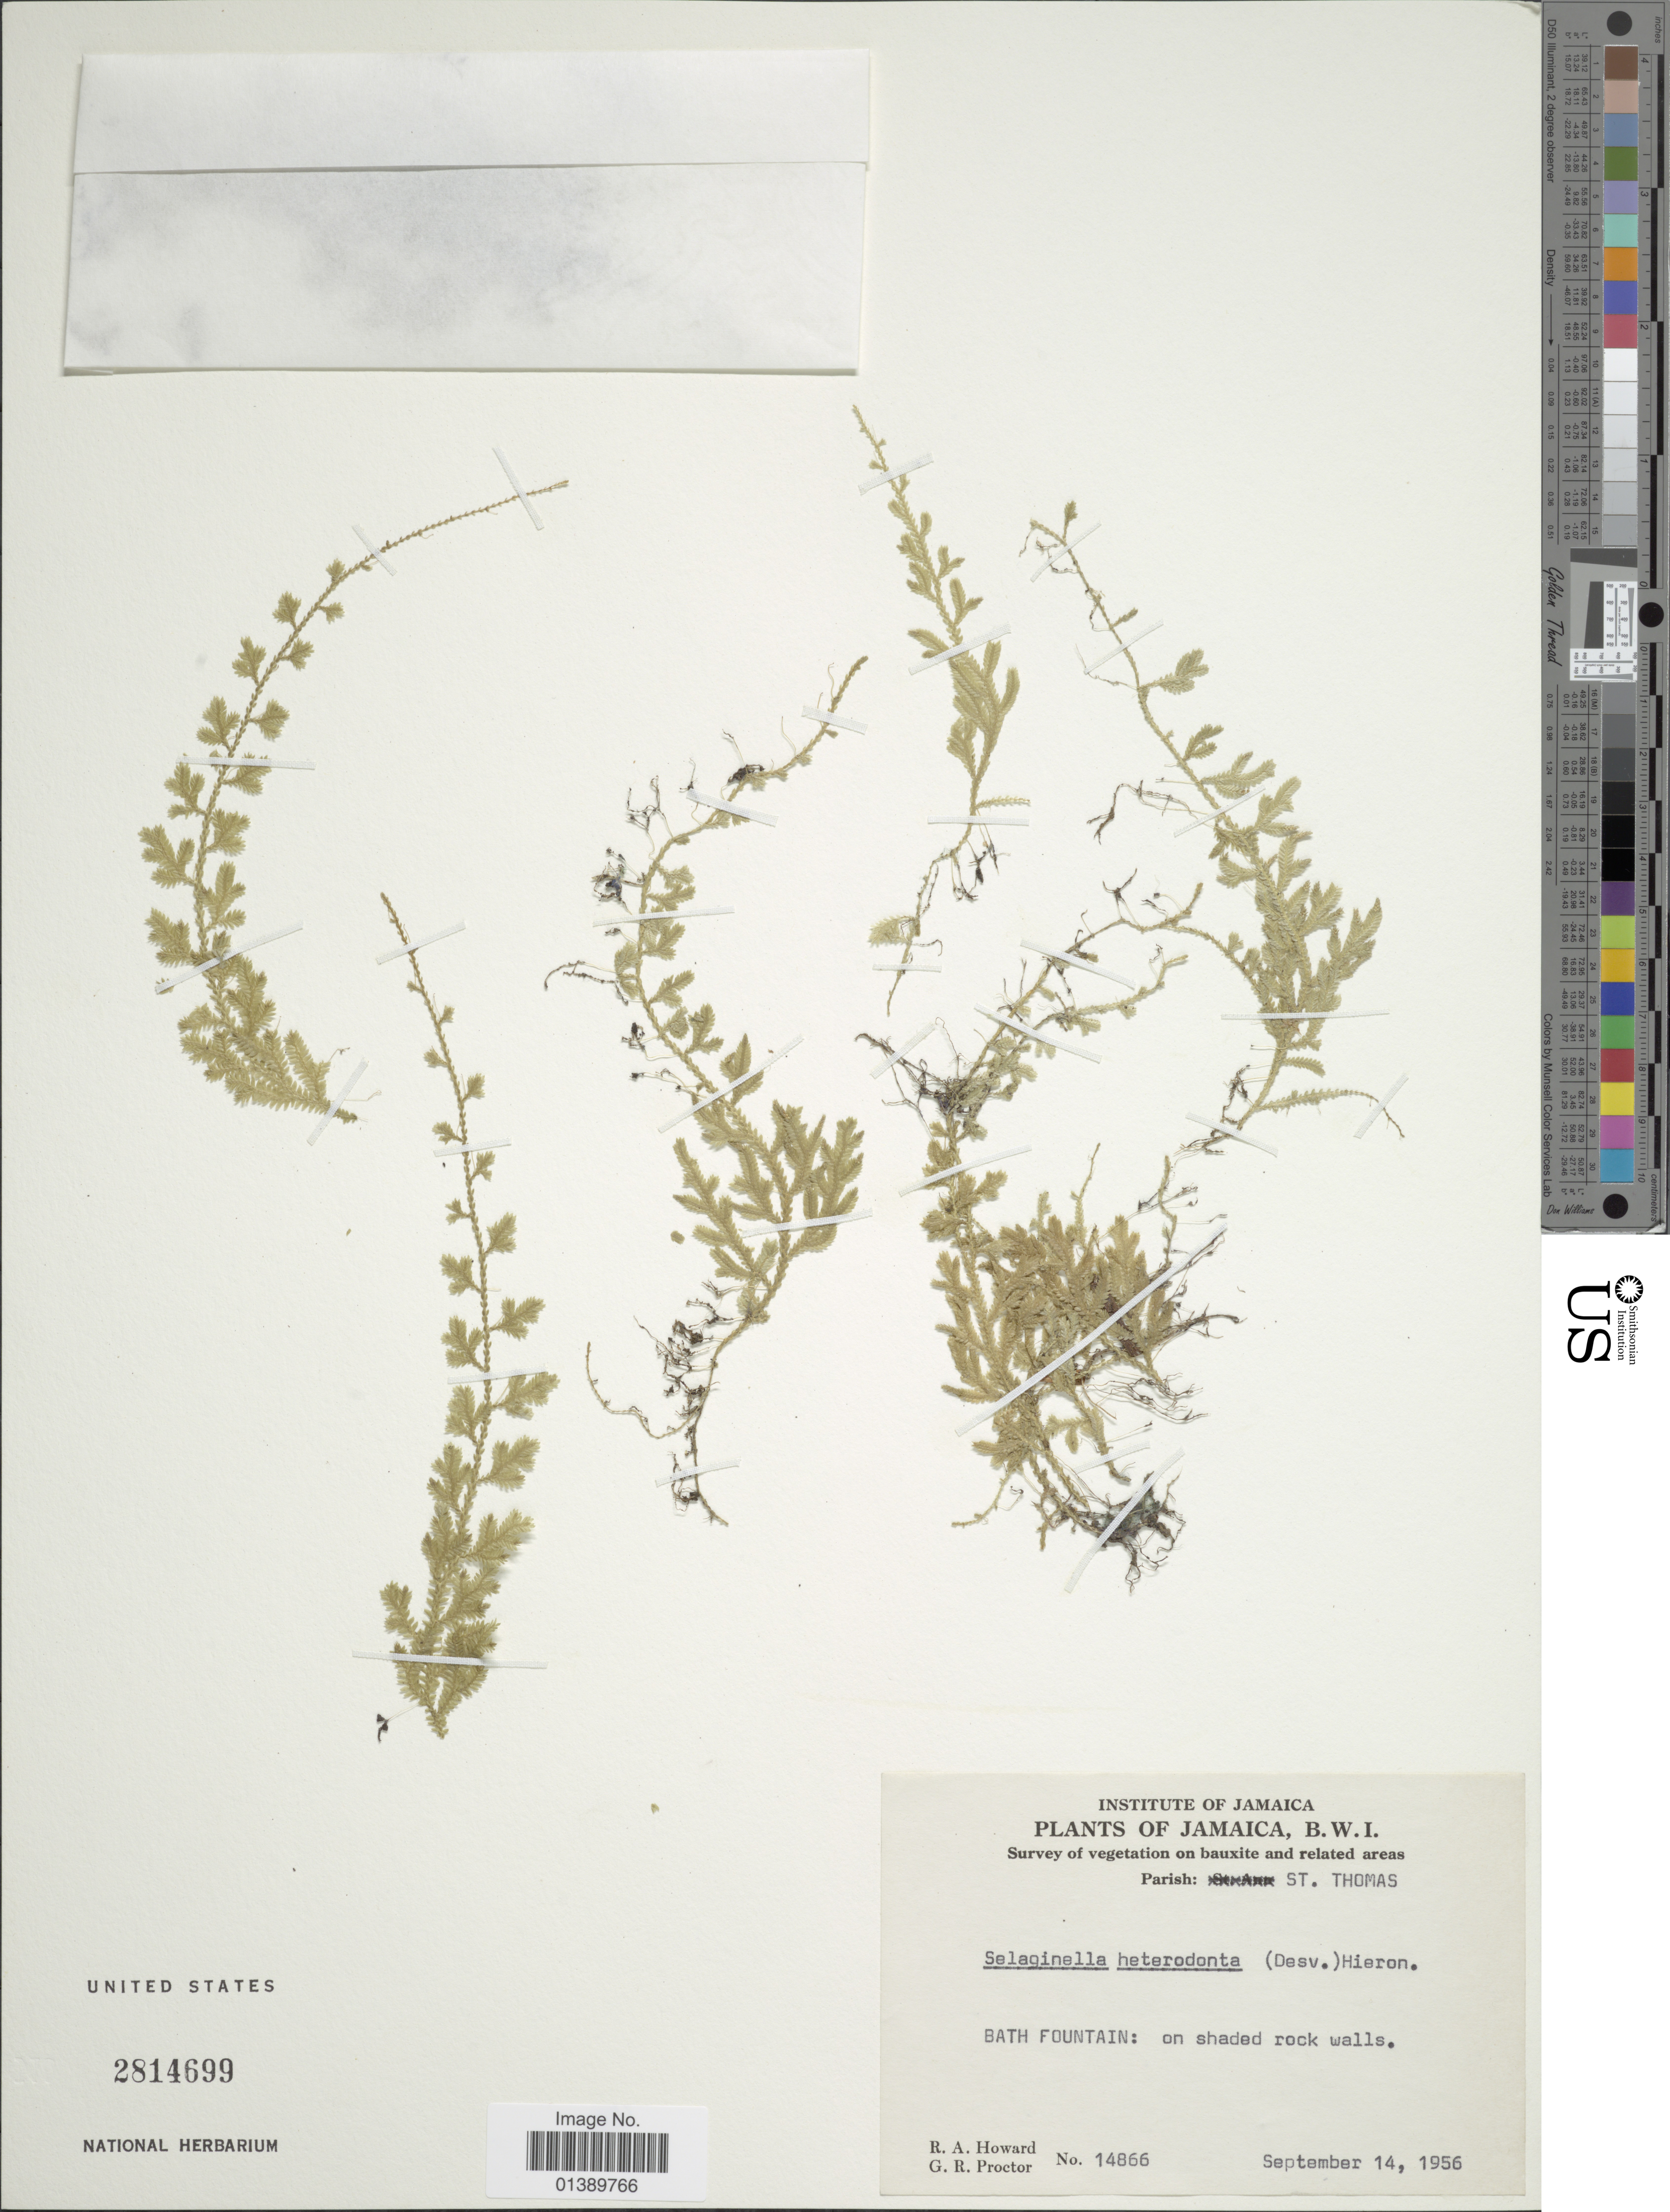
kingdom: Plantae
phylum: Tracheophyta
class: Lycopodiopsida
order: Selaginellales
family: Selaginellaceae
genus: Selaginella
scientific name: Selaginella heterodonta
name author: (Desv.) Hieron.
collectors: R. A. Howard & G. Proctor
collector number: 14866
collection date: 1956-09-14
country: Jamaica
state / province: Saint Thomas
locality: B.W.I. Bath Fountain: on shaded rock walls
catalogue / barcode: US 2814699